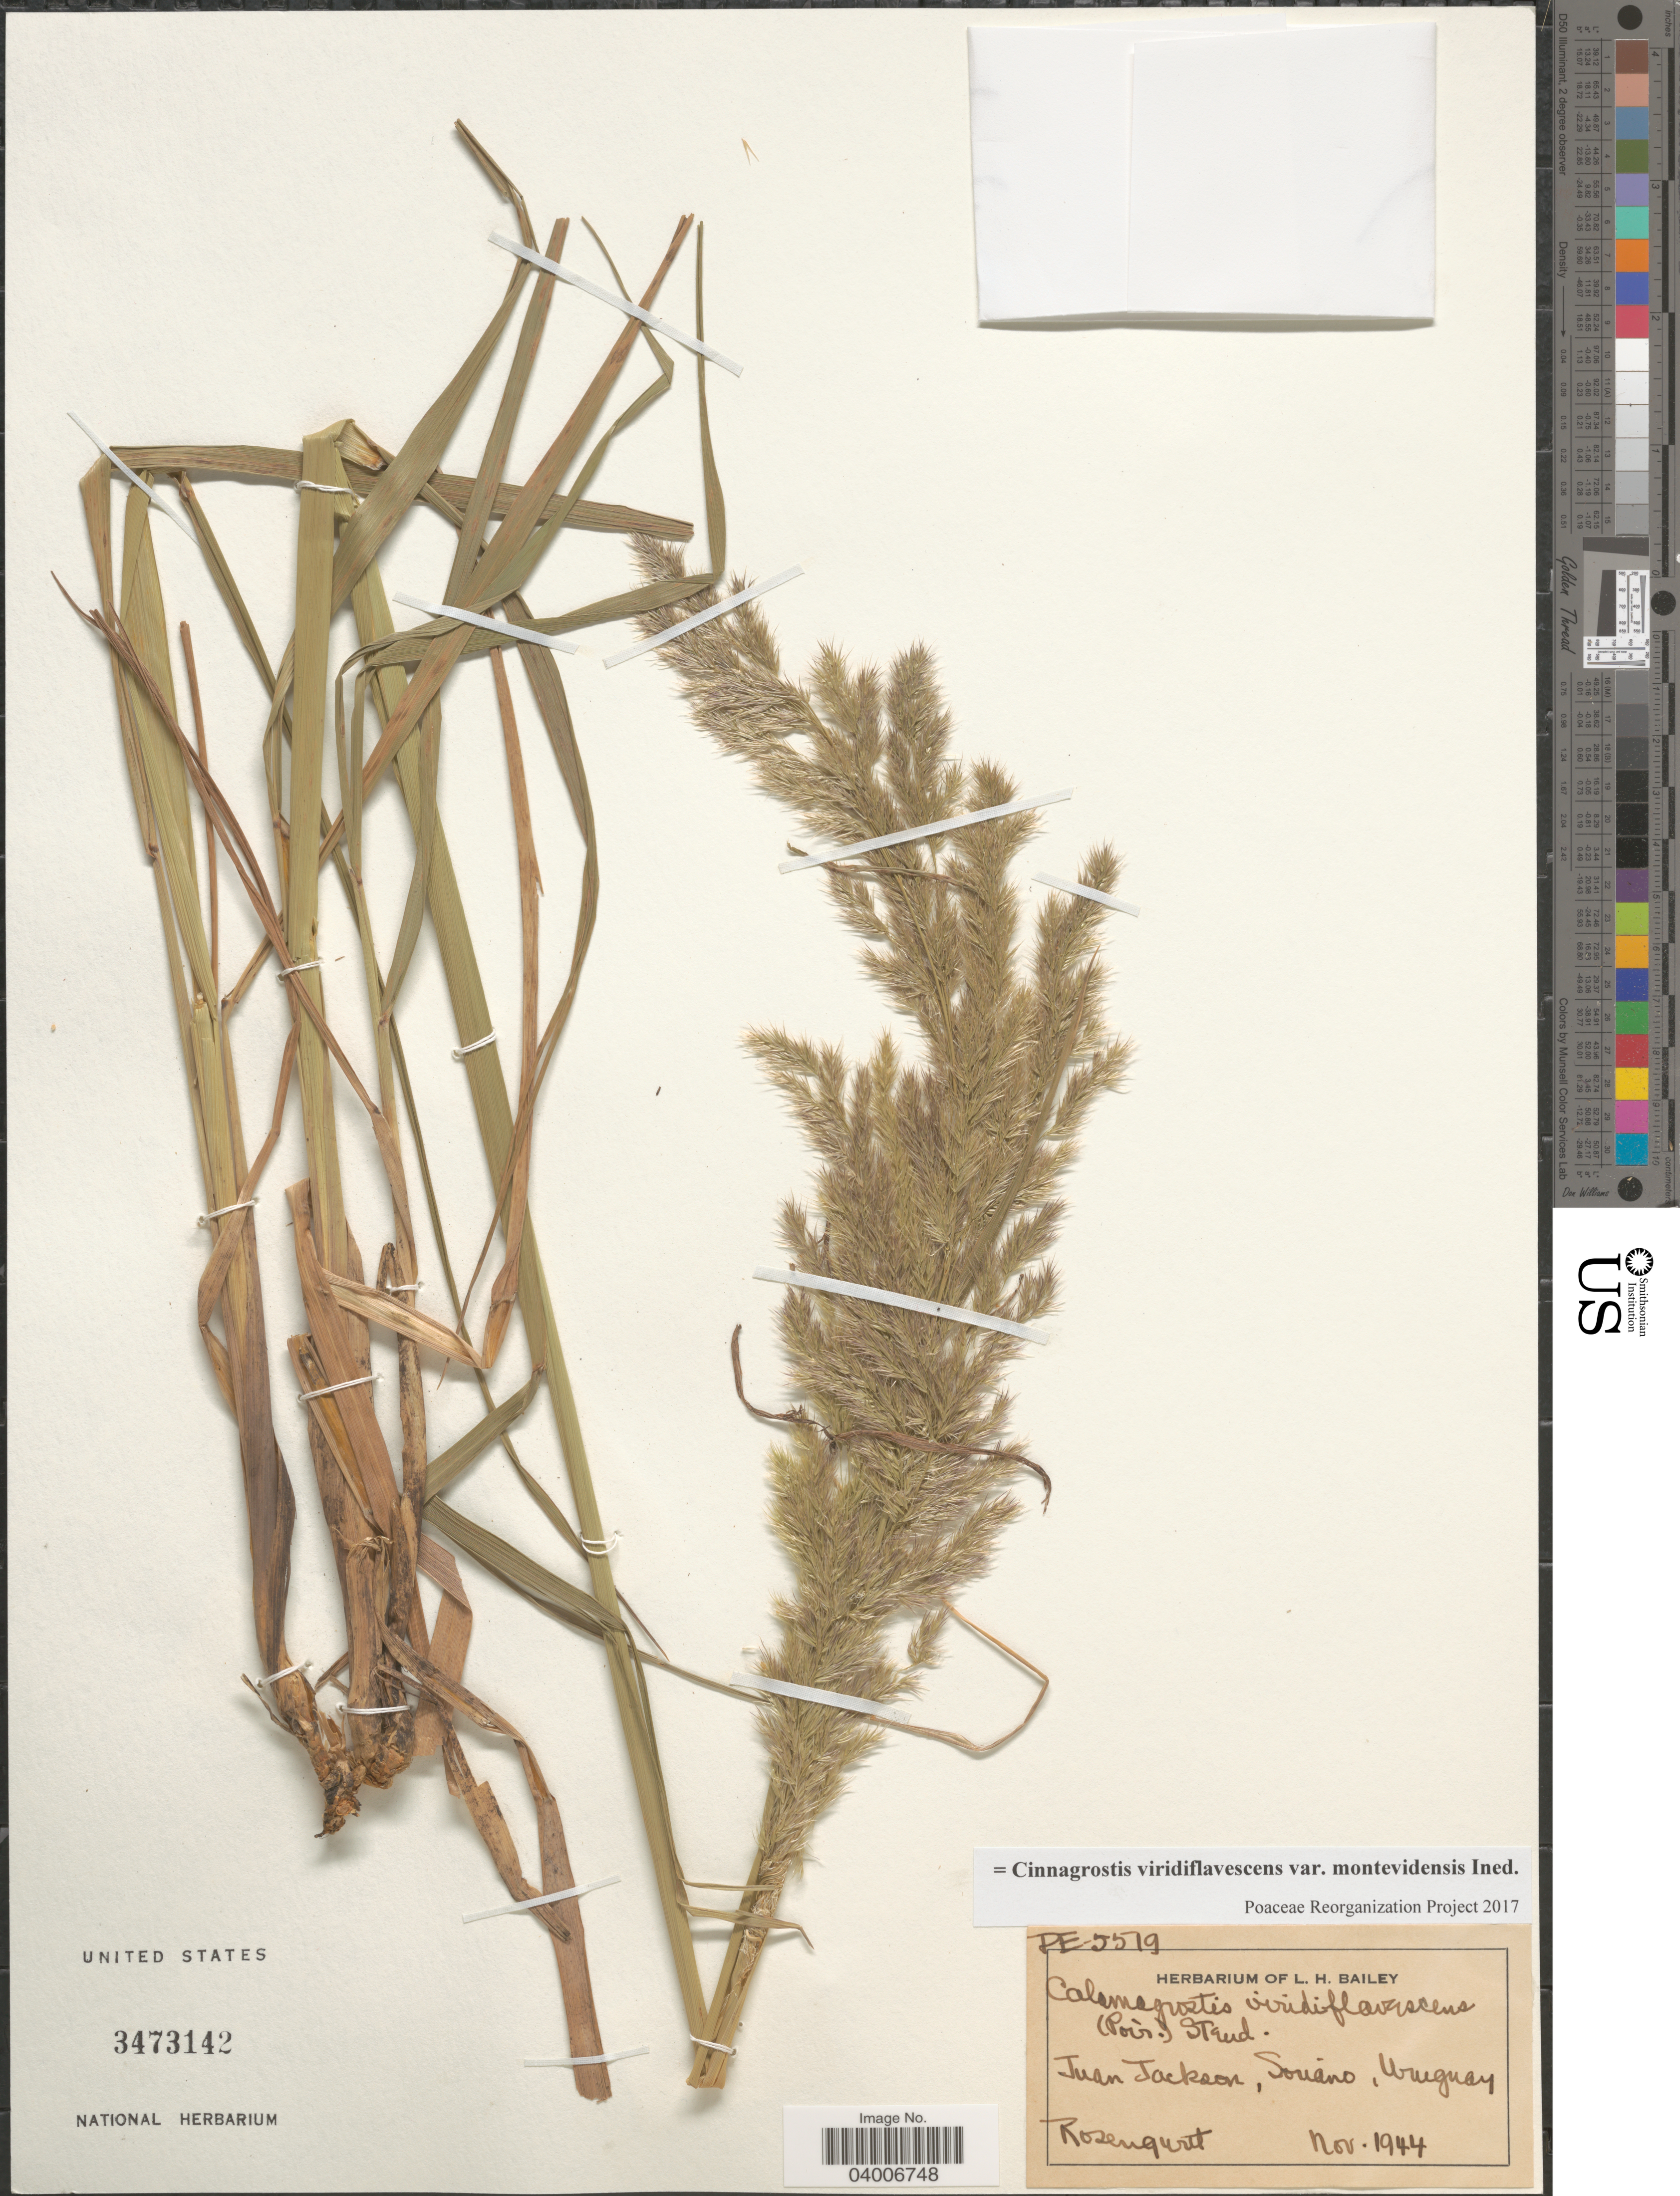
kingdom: Plantae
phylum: Tracheophyta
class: Liliopsida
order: Poales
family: Poaceae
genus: Cinnagrostis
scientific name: Cinnagrostis viridiflavescens var. montevidensis ined.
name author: (Nees) P.M. Peterson et al.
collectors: Rosengurtt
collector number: PE-5519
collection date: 1944-11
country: Uruguay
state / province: Soriano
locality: Juan Jackson.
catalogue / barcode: US 3473142